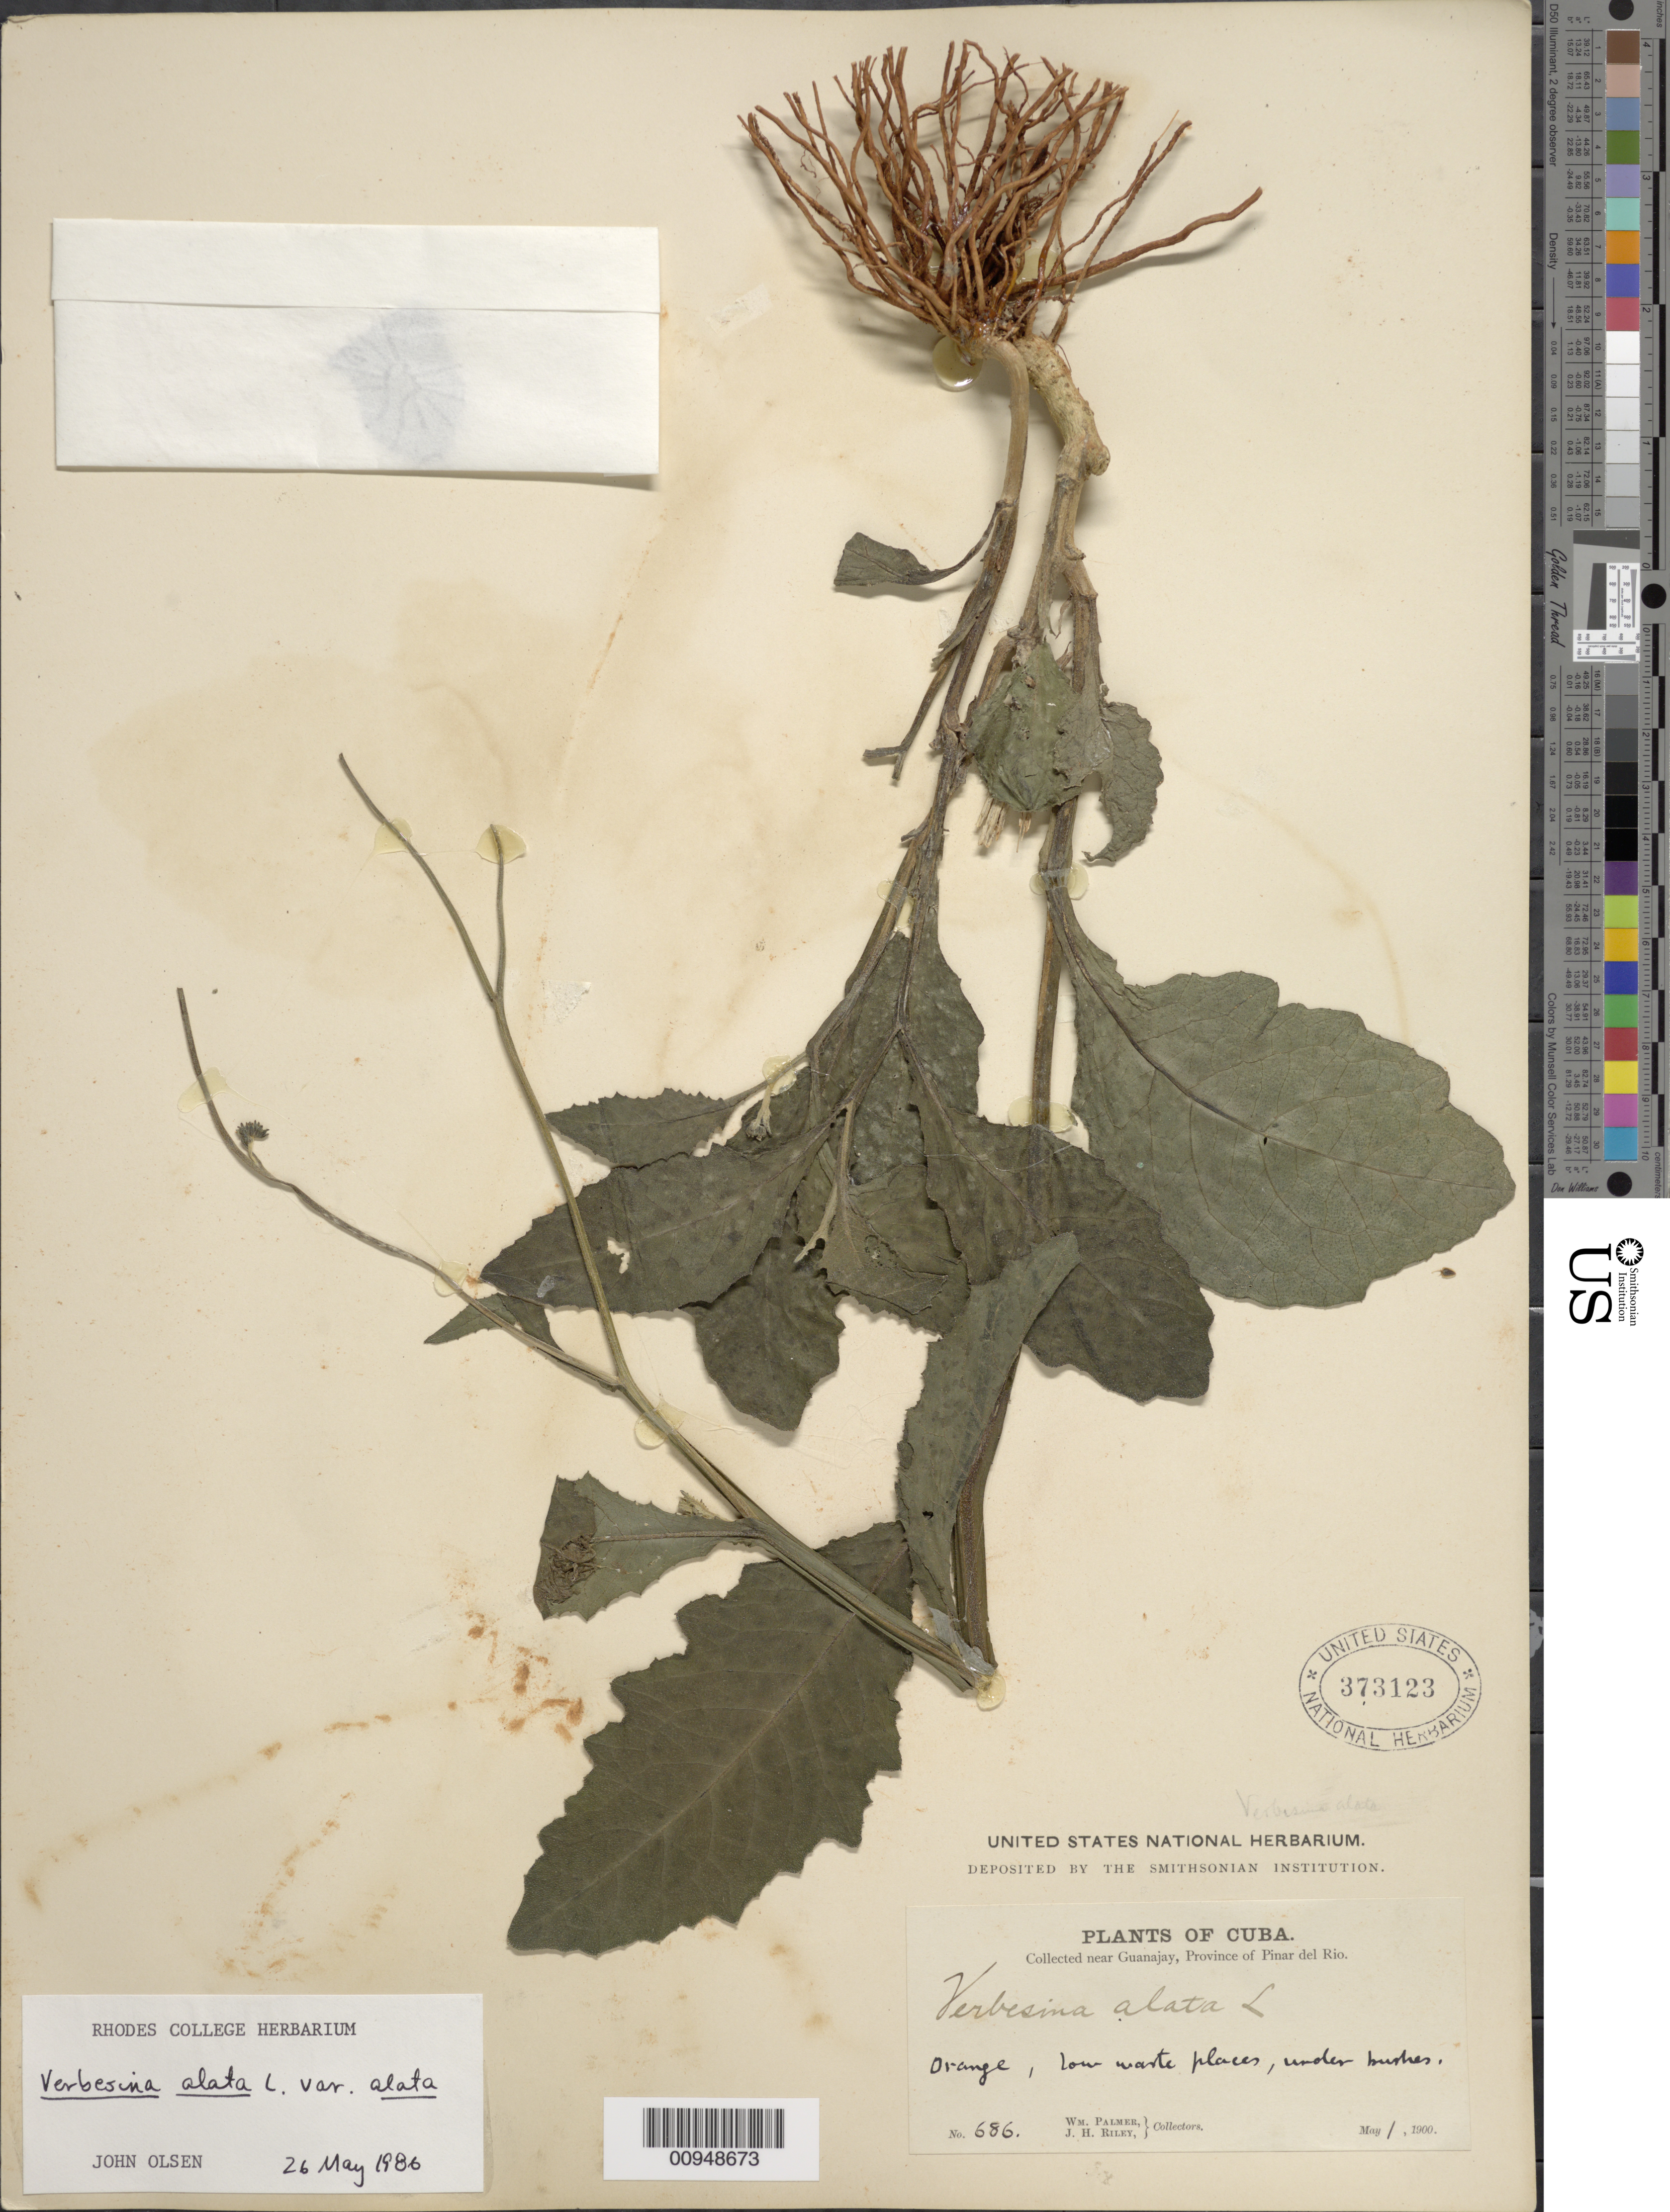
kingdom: Plantae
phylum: Tracheophyta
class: Magnoliopsida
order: Asterales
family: Asteraceae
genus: Verbesina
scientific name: Verbesina alata var. alata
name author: L.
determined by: Olsen, J.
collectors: W. Palmer & J. H. Riley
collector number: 686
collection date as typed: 01 Mar 1900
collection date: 1900-03-01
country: Cuba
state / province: Pinar del Rio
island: Cuba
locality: Near Guanajay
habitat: Under bushes, waste low places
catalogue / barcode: US 373123